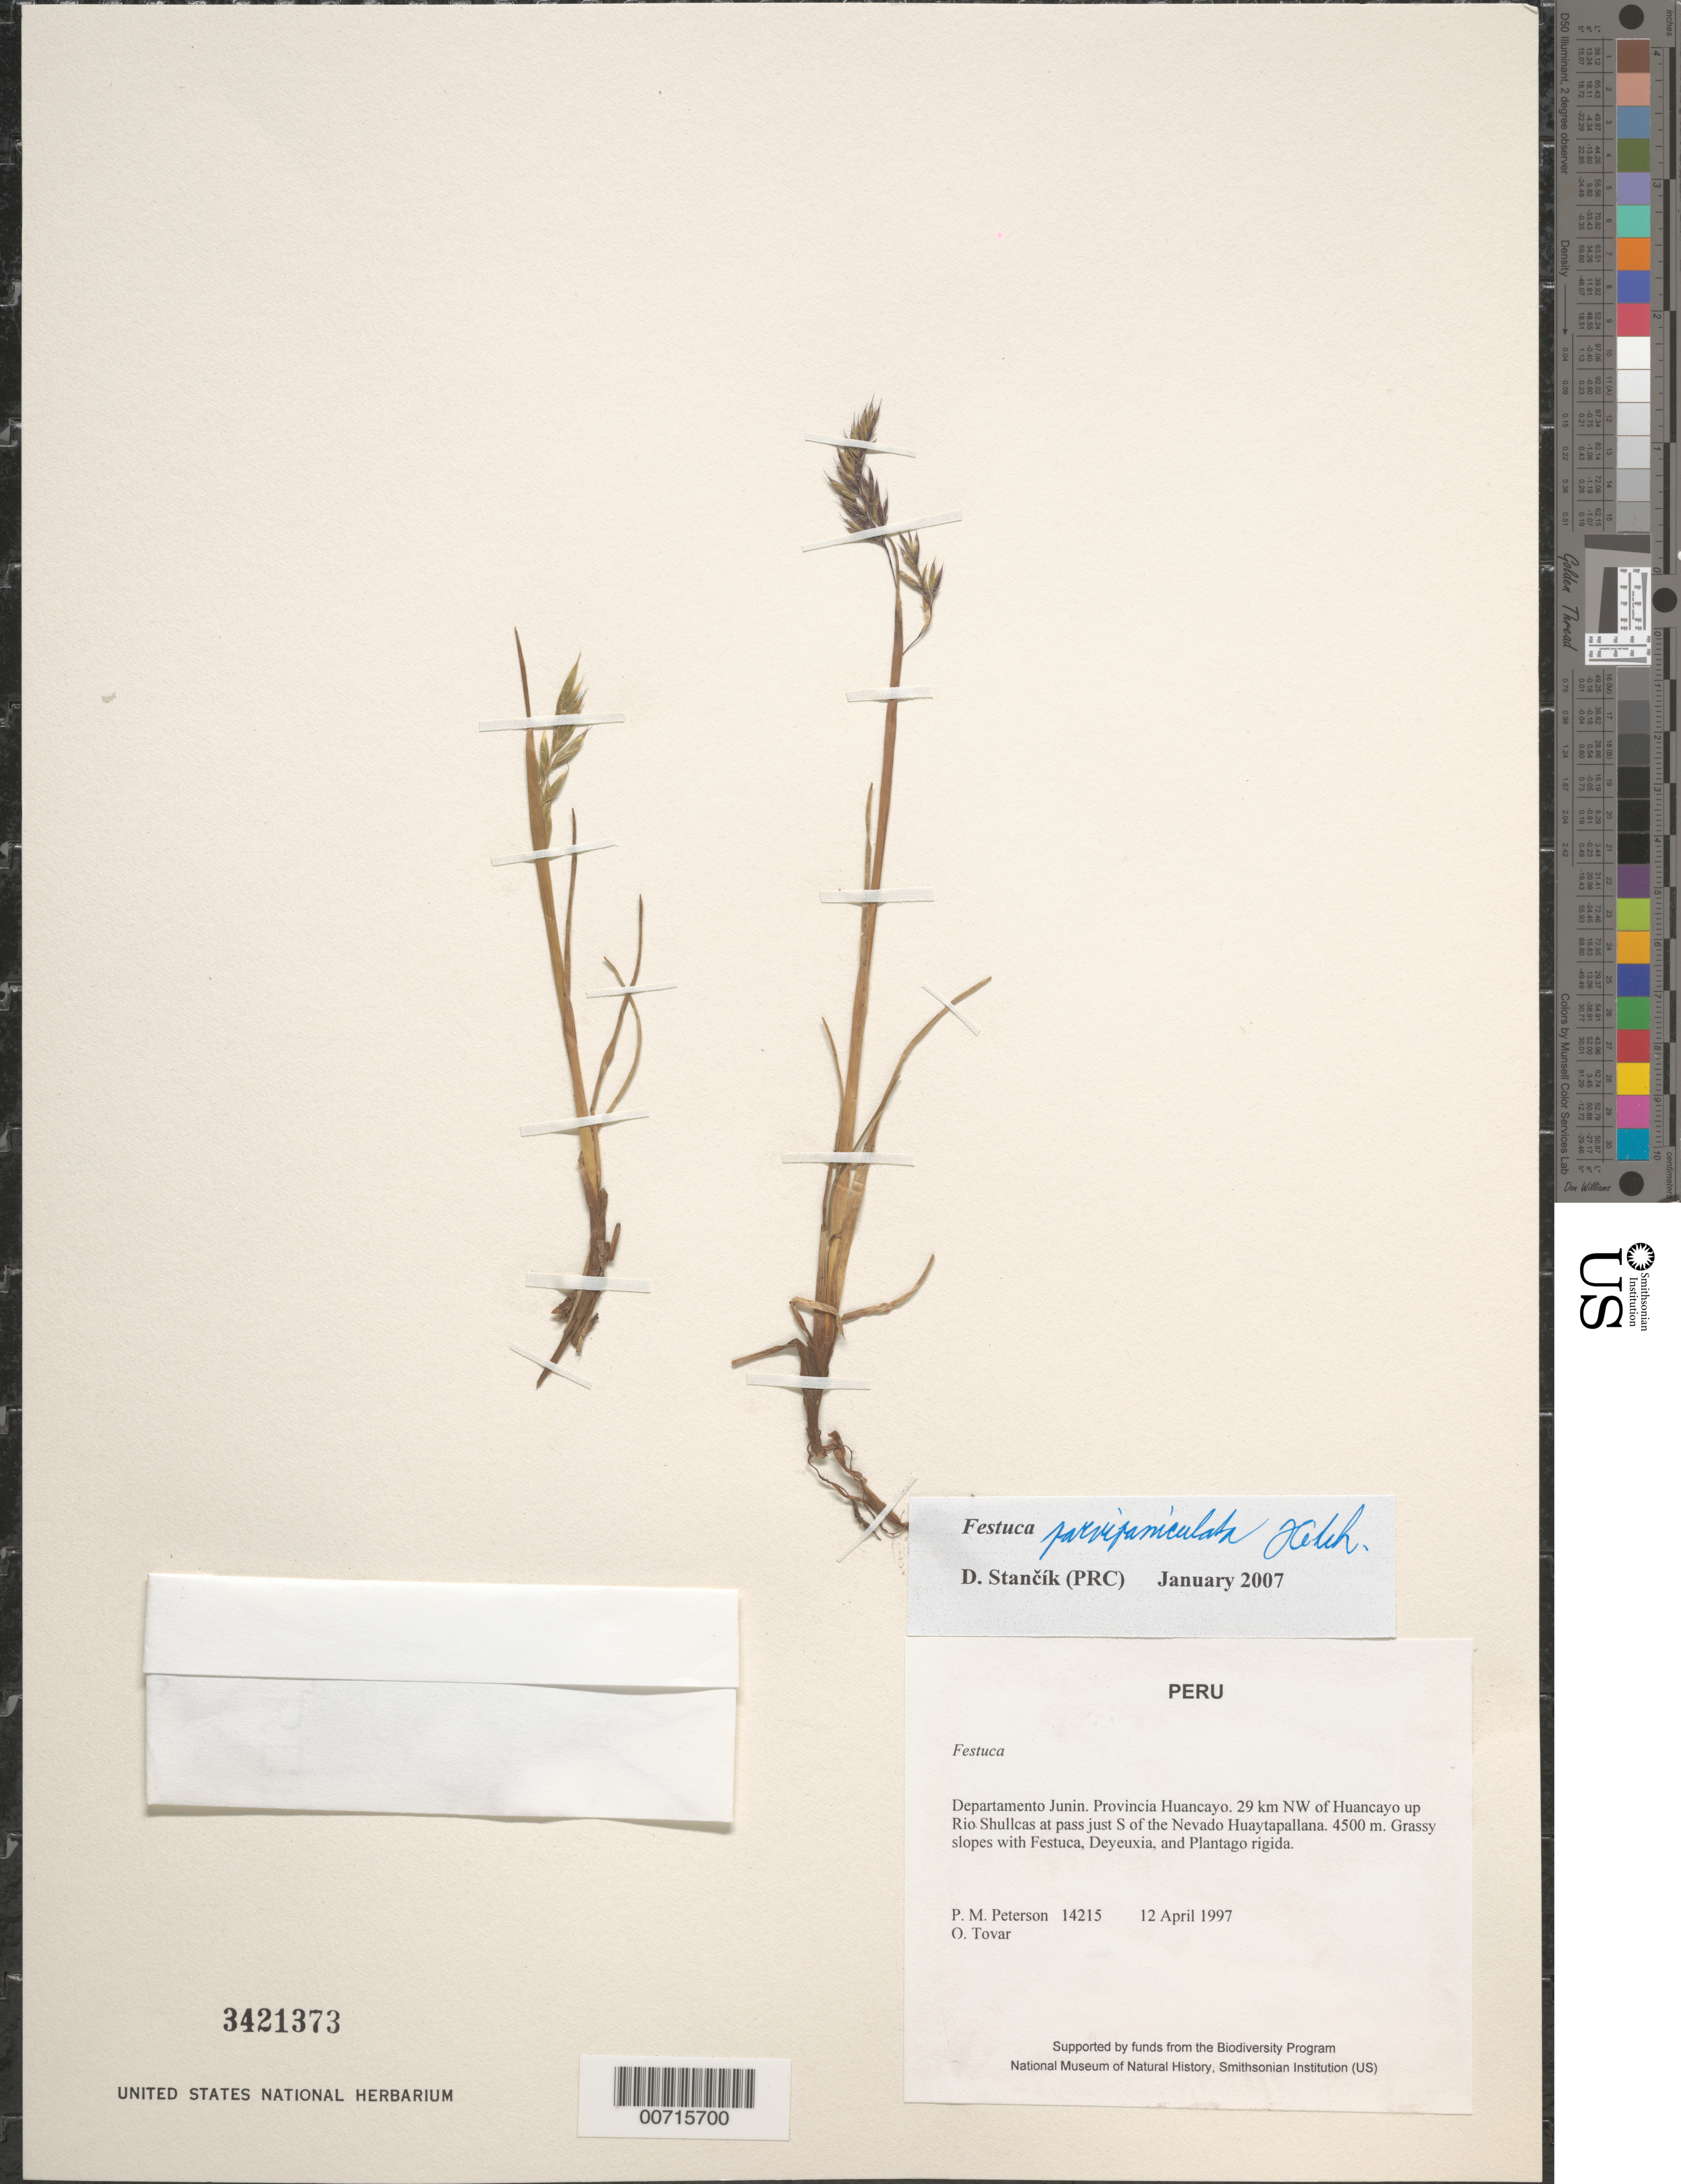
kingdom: Plantae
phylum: Tracheophyta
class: Liliopsida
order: Poales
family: Poaceae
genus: Festuca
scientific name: Festuca parvipaniculata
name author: Hitchc.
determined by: Stancik, D.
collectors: P. M. Peterson & Ó. Tovar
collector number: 14215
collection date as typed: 12 Apr 1997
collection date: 1997-04-12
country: Peru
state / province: Junín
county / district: Huancayo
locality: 29 km NW of Huancayo up Rio Shullcas at pass just S of the Nevado Huaytapallana.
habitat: Grassy slopes with Festuca, Deyeuxia, and Plantago rigida.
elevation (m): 4500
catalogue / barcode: US 3421373